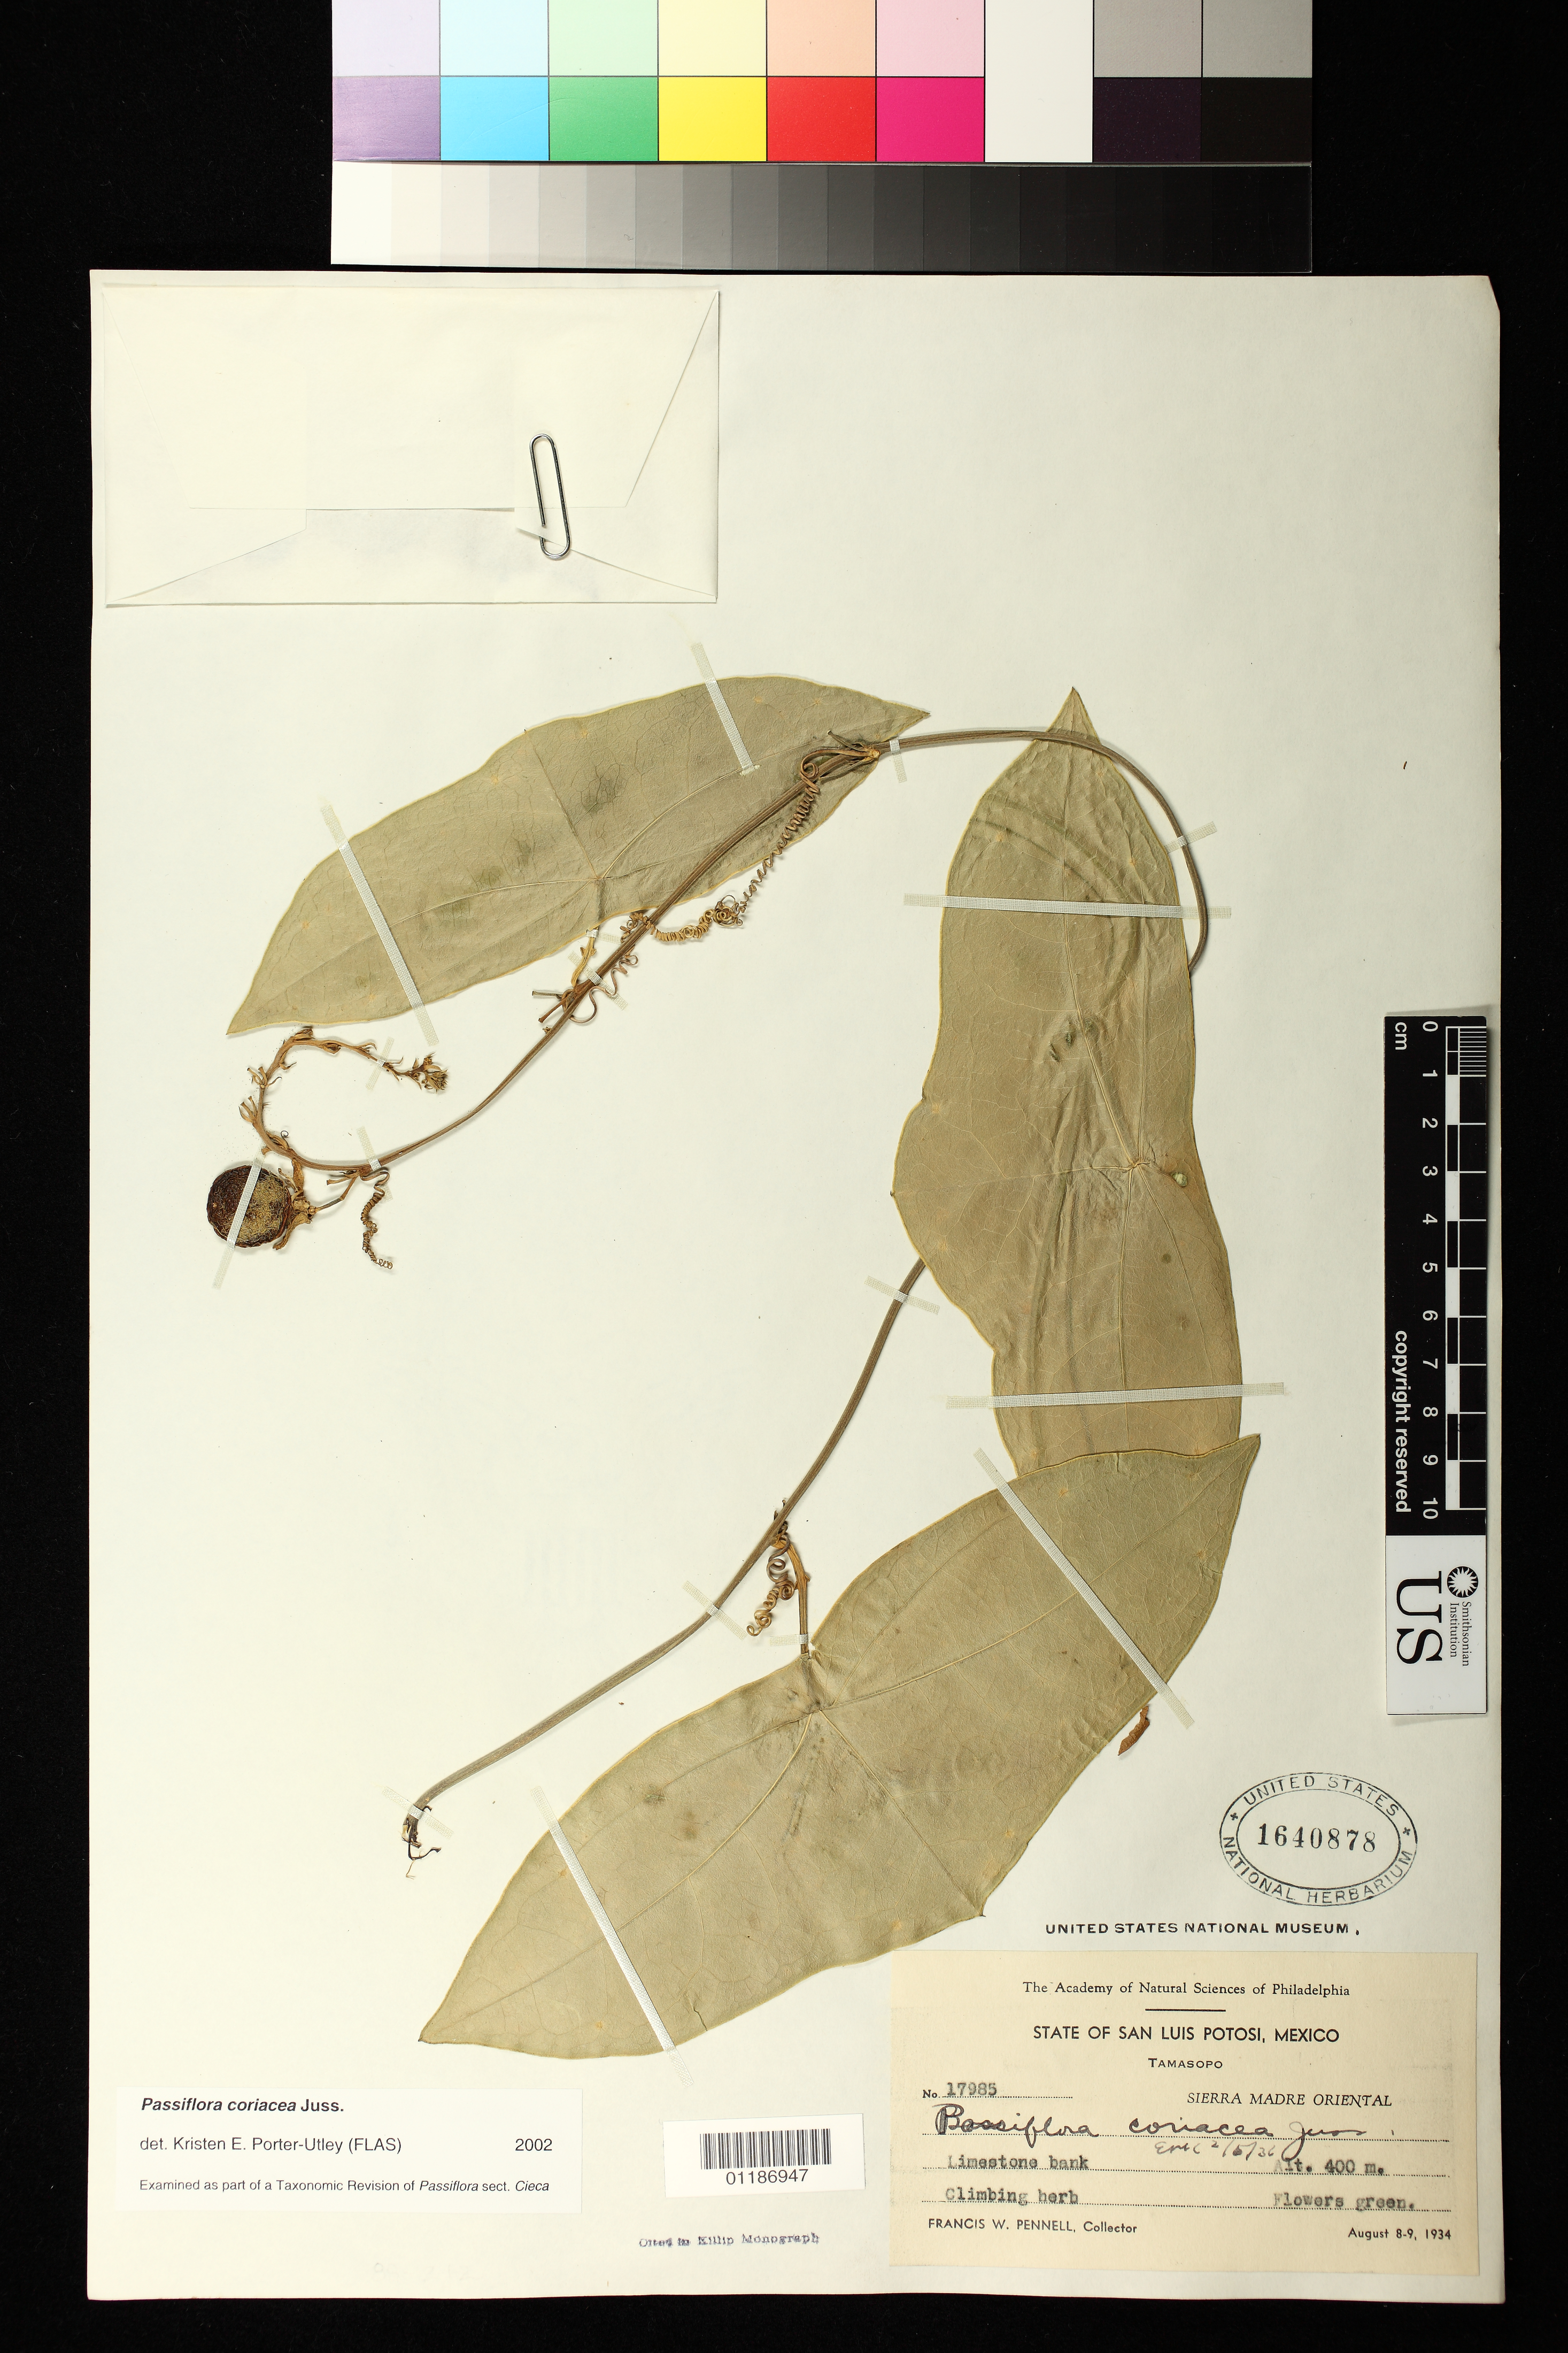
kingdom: Plantae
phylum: Tracheophyta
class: Magnoliopsida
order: Malpighiales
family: Passifloraceae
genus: Passiflora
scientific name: Passiflora coriacea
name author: A. Juss.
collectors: F. W. Pennell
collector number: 17985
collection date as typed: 8 Aug 1934 to 9 Aug 1934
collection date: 1934-08-08/1934-08-09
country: Mexico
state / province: San Luis Potosi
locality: Tamasopo, Sierra Madre Oriental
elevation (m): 400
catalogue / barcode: US 1640878